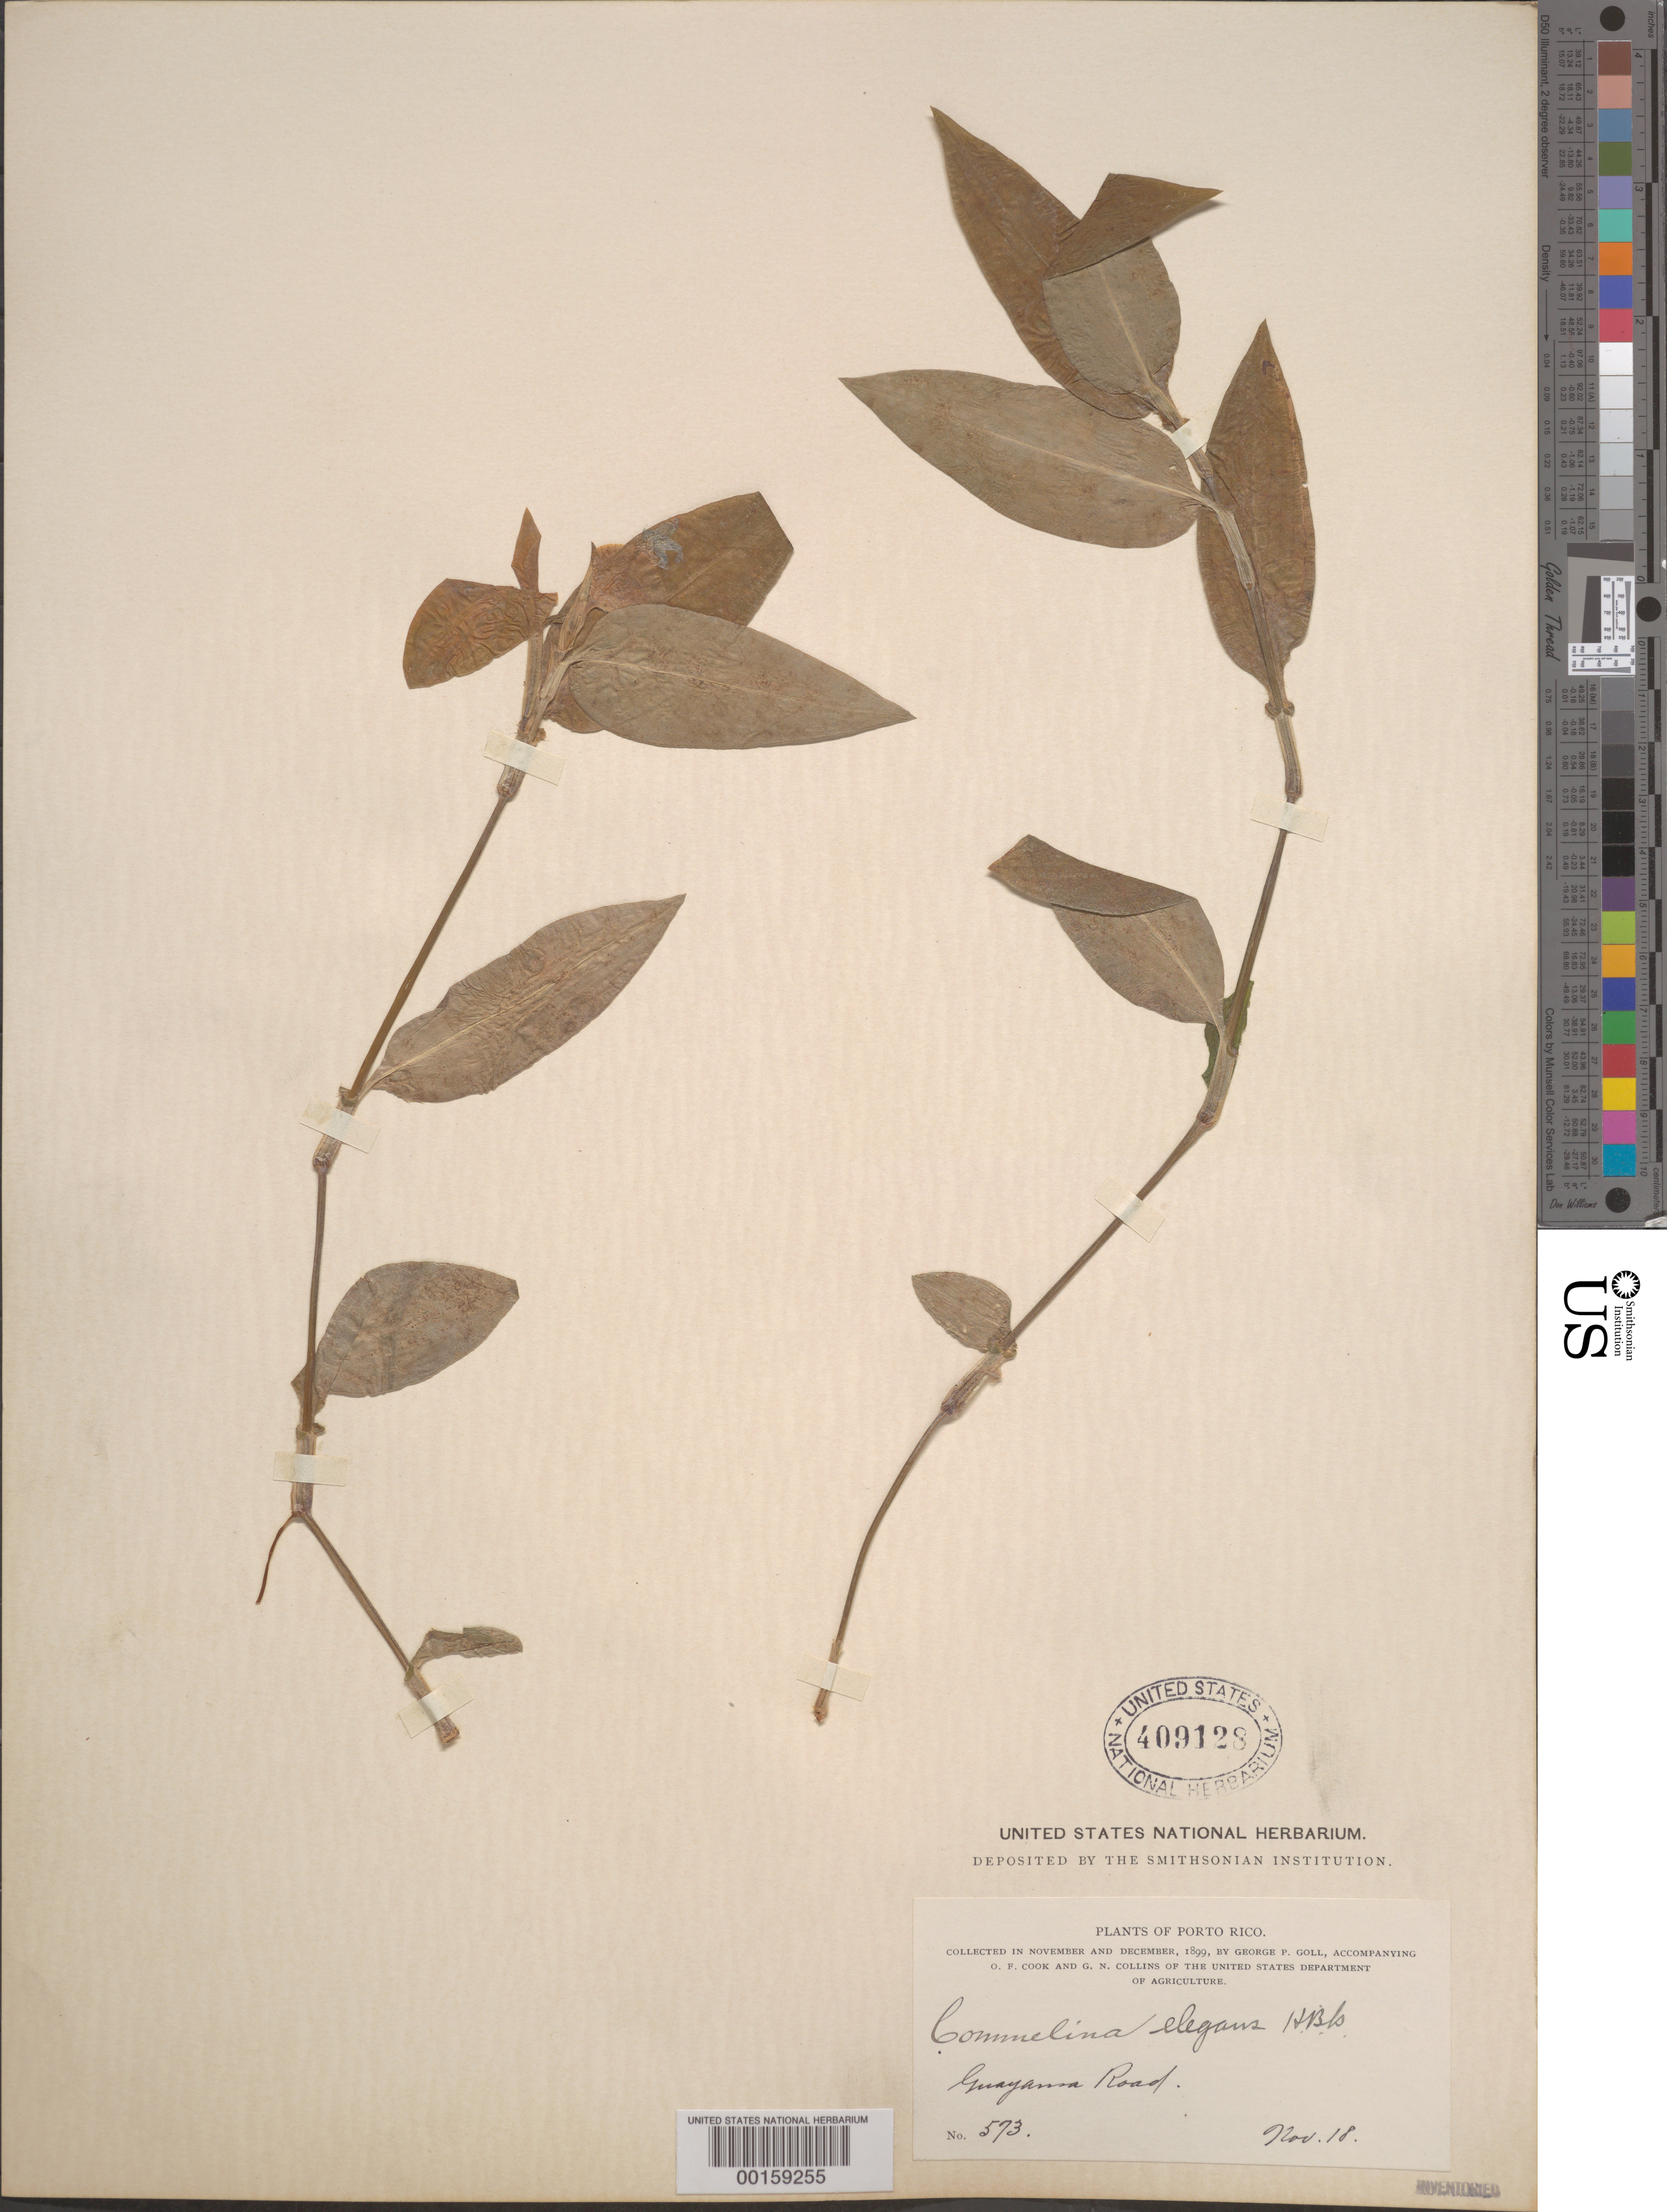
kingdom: Plantae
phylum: Tracheophyta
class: Liliopsida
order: Commelinales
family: Commelinaceae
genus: Commelina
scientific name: Commelina erecta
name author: L.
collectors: G. Goll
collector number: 573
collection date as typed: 18 Nov 1899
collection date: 1899-11-18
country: Puerto Rico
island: Greater Antilles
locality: Sierra de Naguabo ad Rio Blanco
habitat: Roadside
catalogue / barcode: US 409128